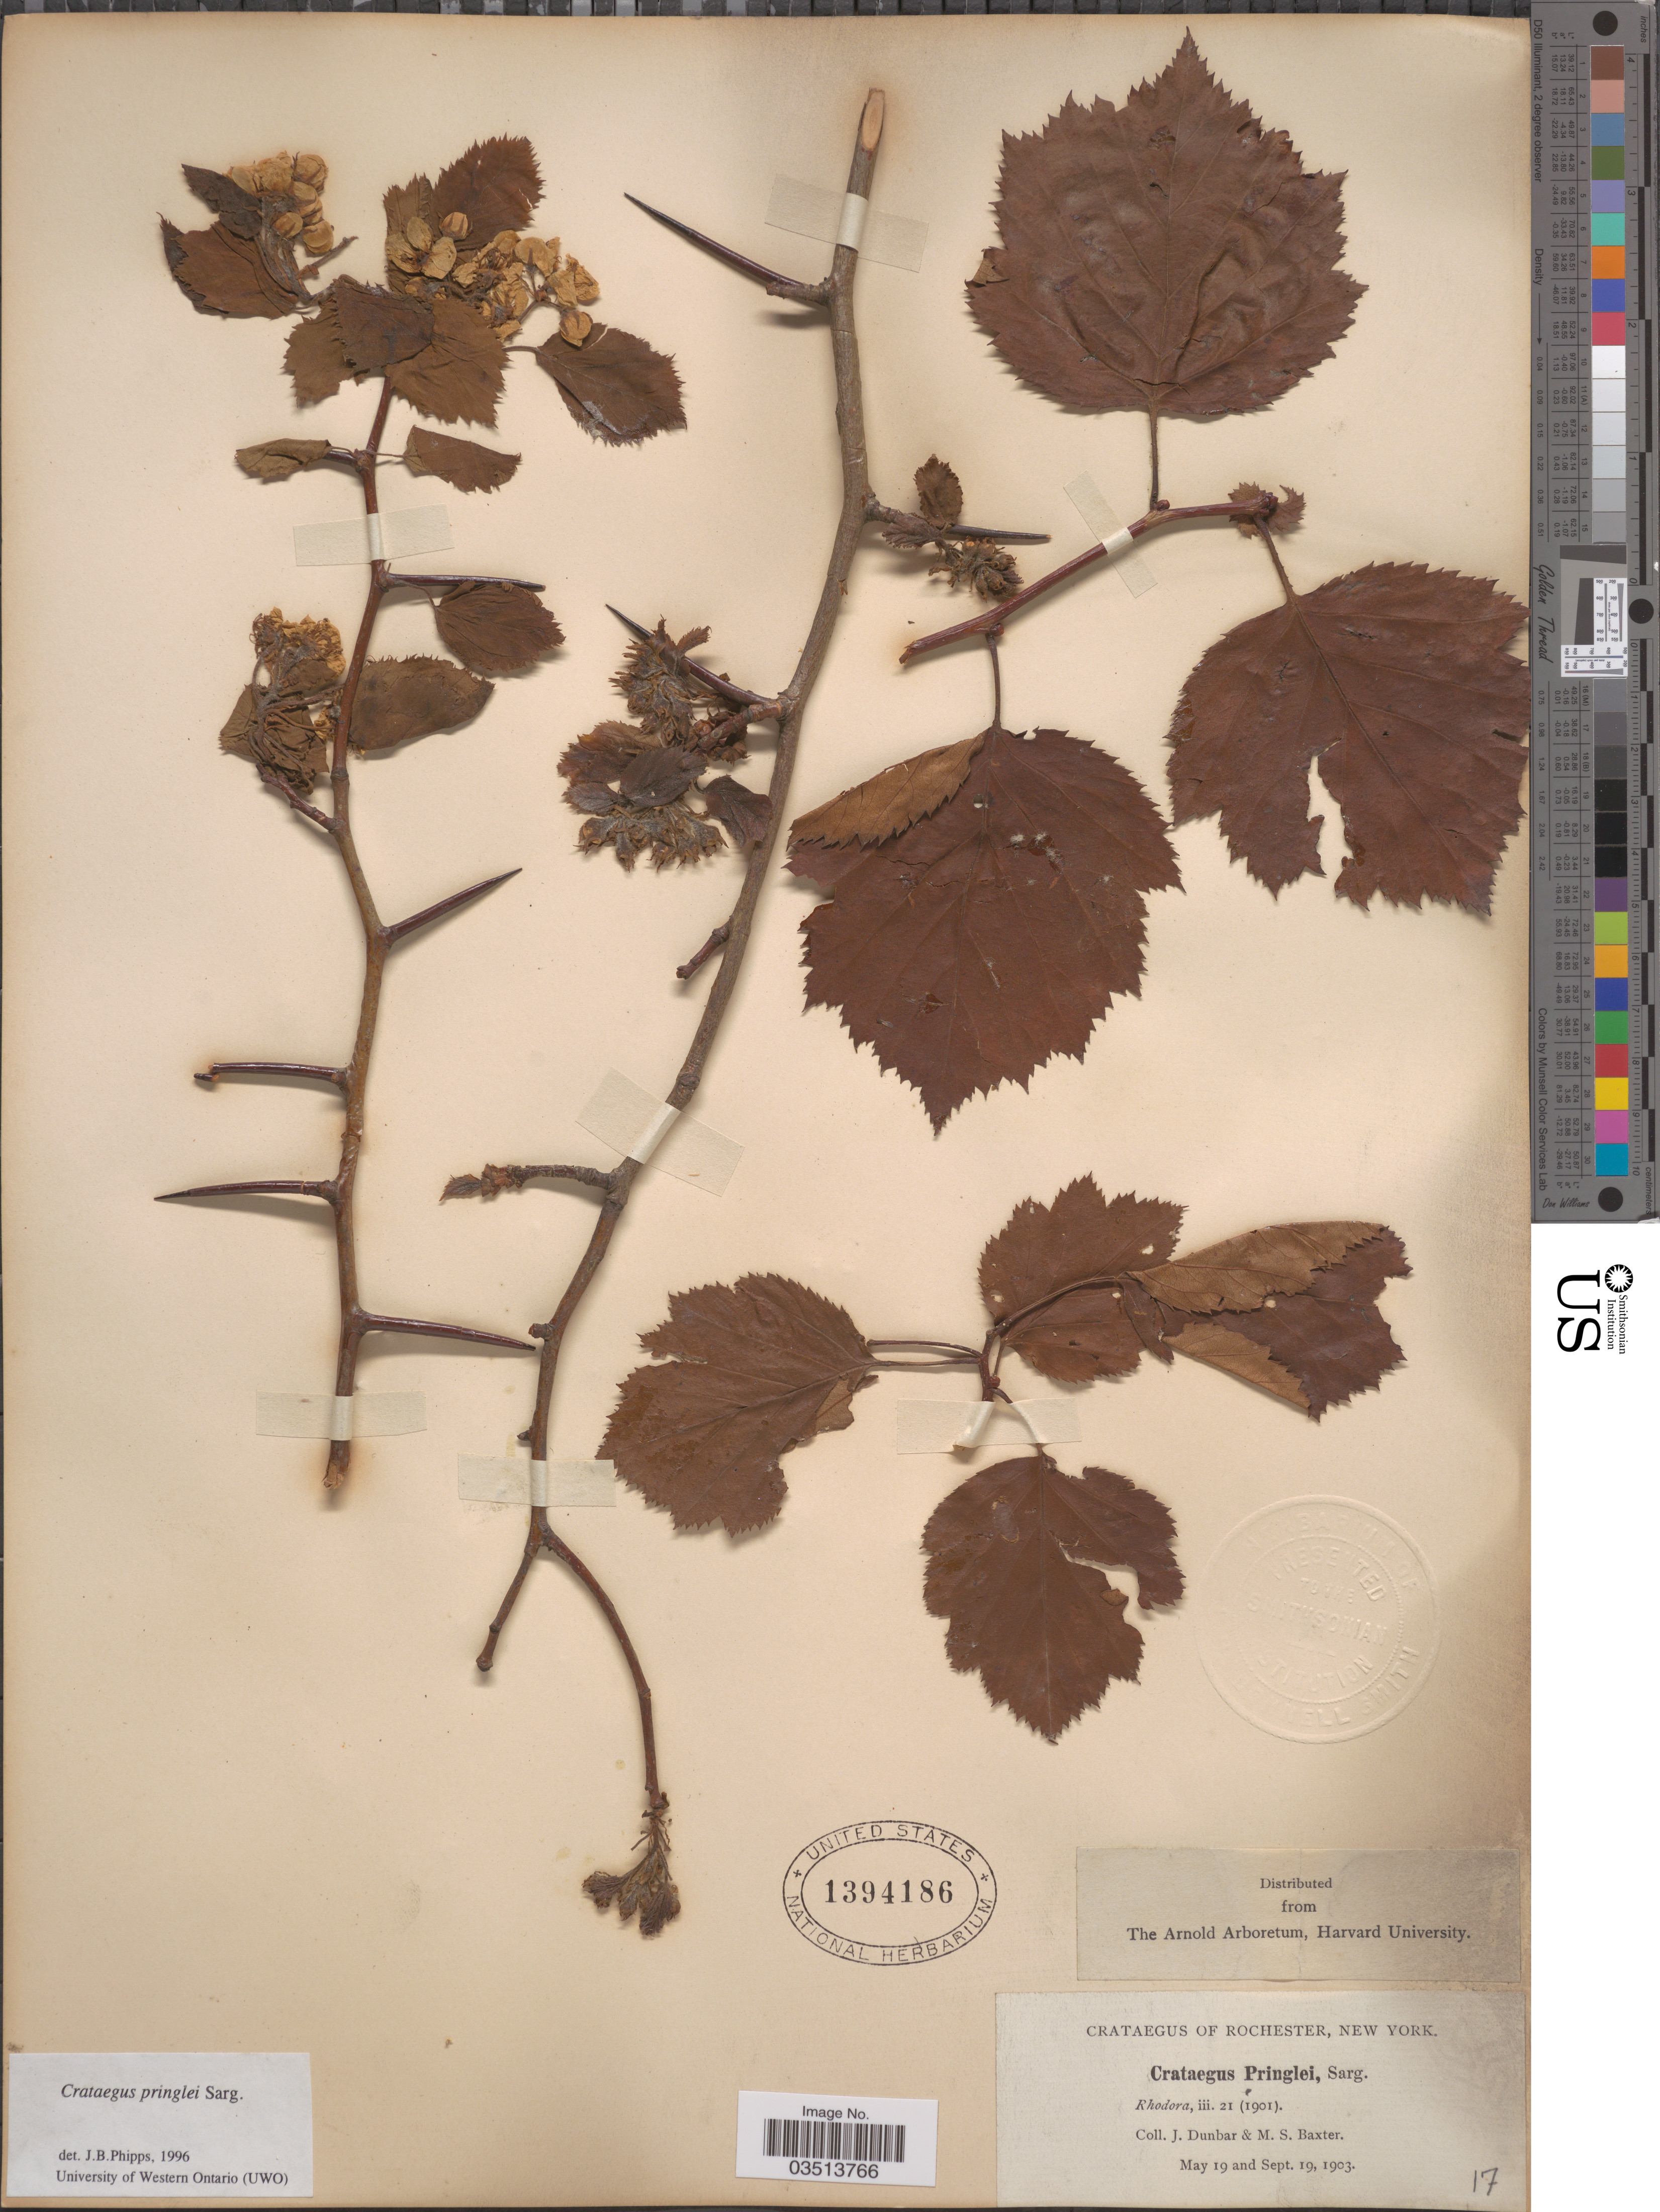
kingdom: Plantae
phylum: Tracheophyta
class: Magnoliopsida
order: Rosales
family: Rosaceae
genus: Crataegus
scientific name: Crataegus coccinea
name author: Ashe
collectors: J. Dunbar & M. Baxter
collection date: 1903-05-19/1903-09-19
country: United States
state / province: New York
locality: Rochester.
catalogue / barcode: US 1394186